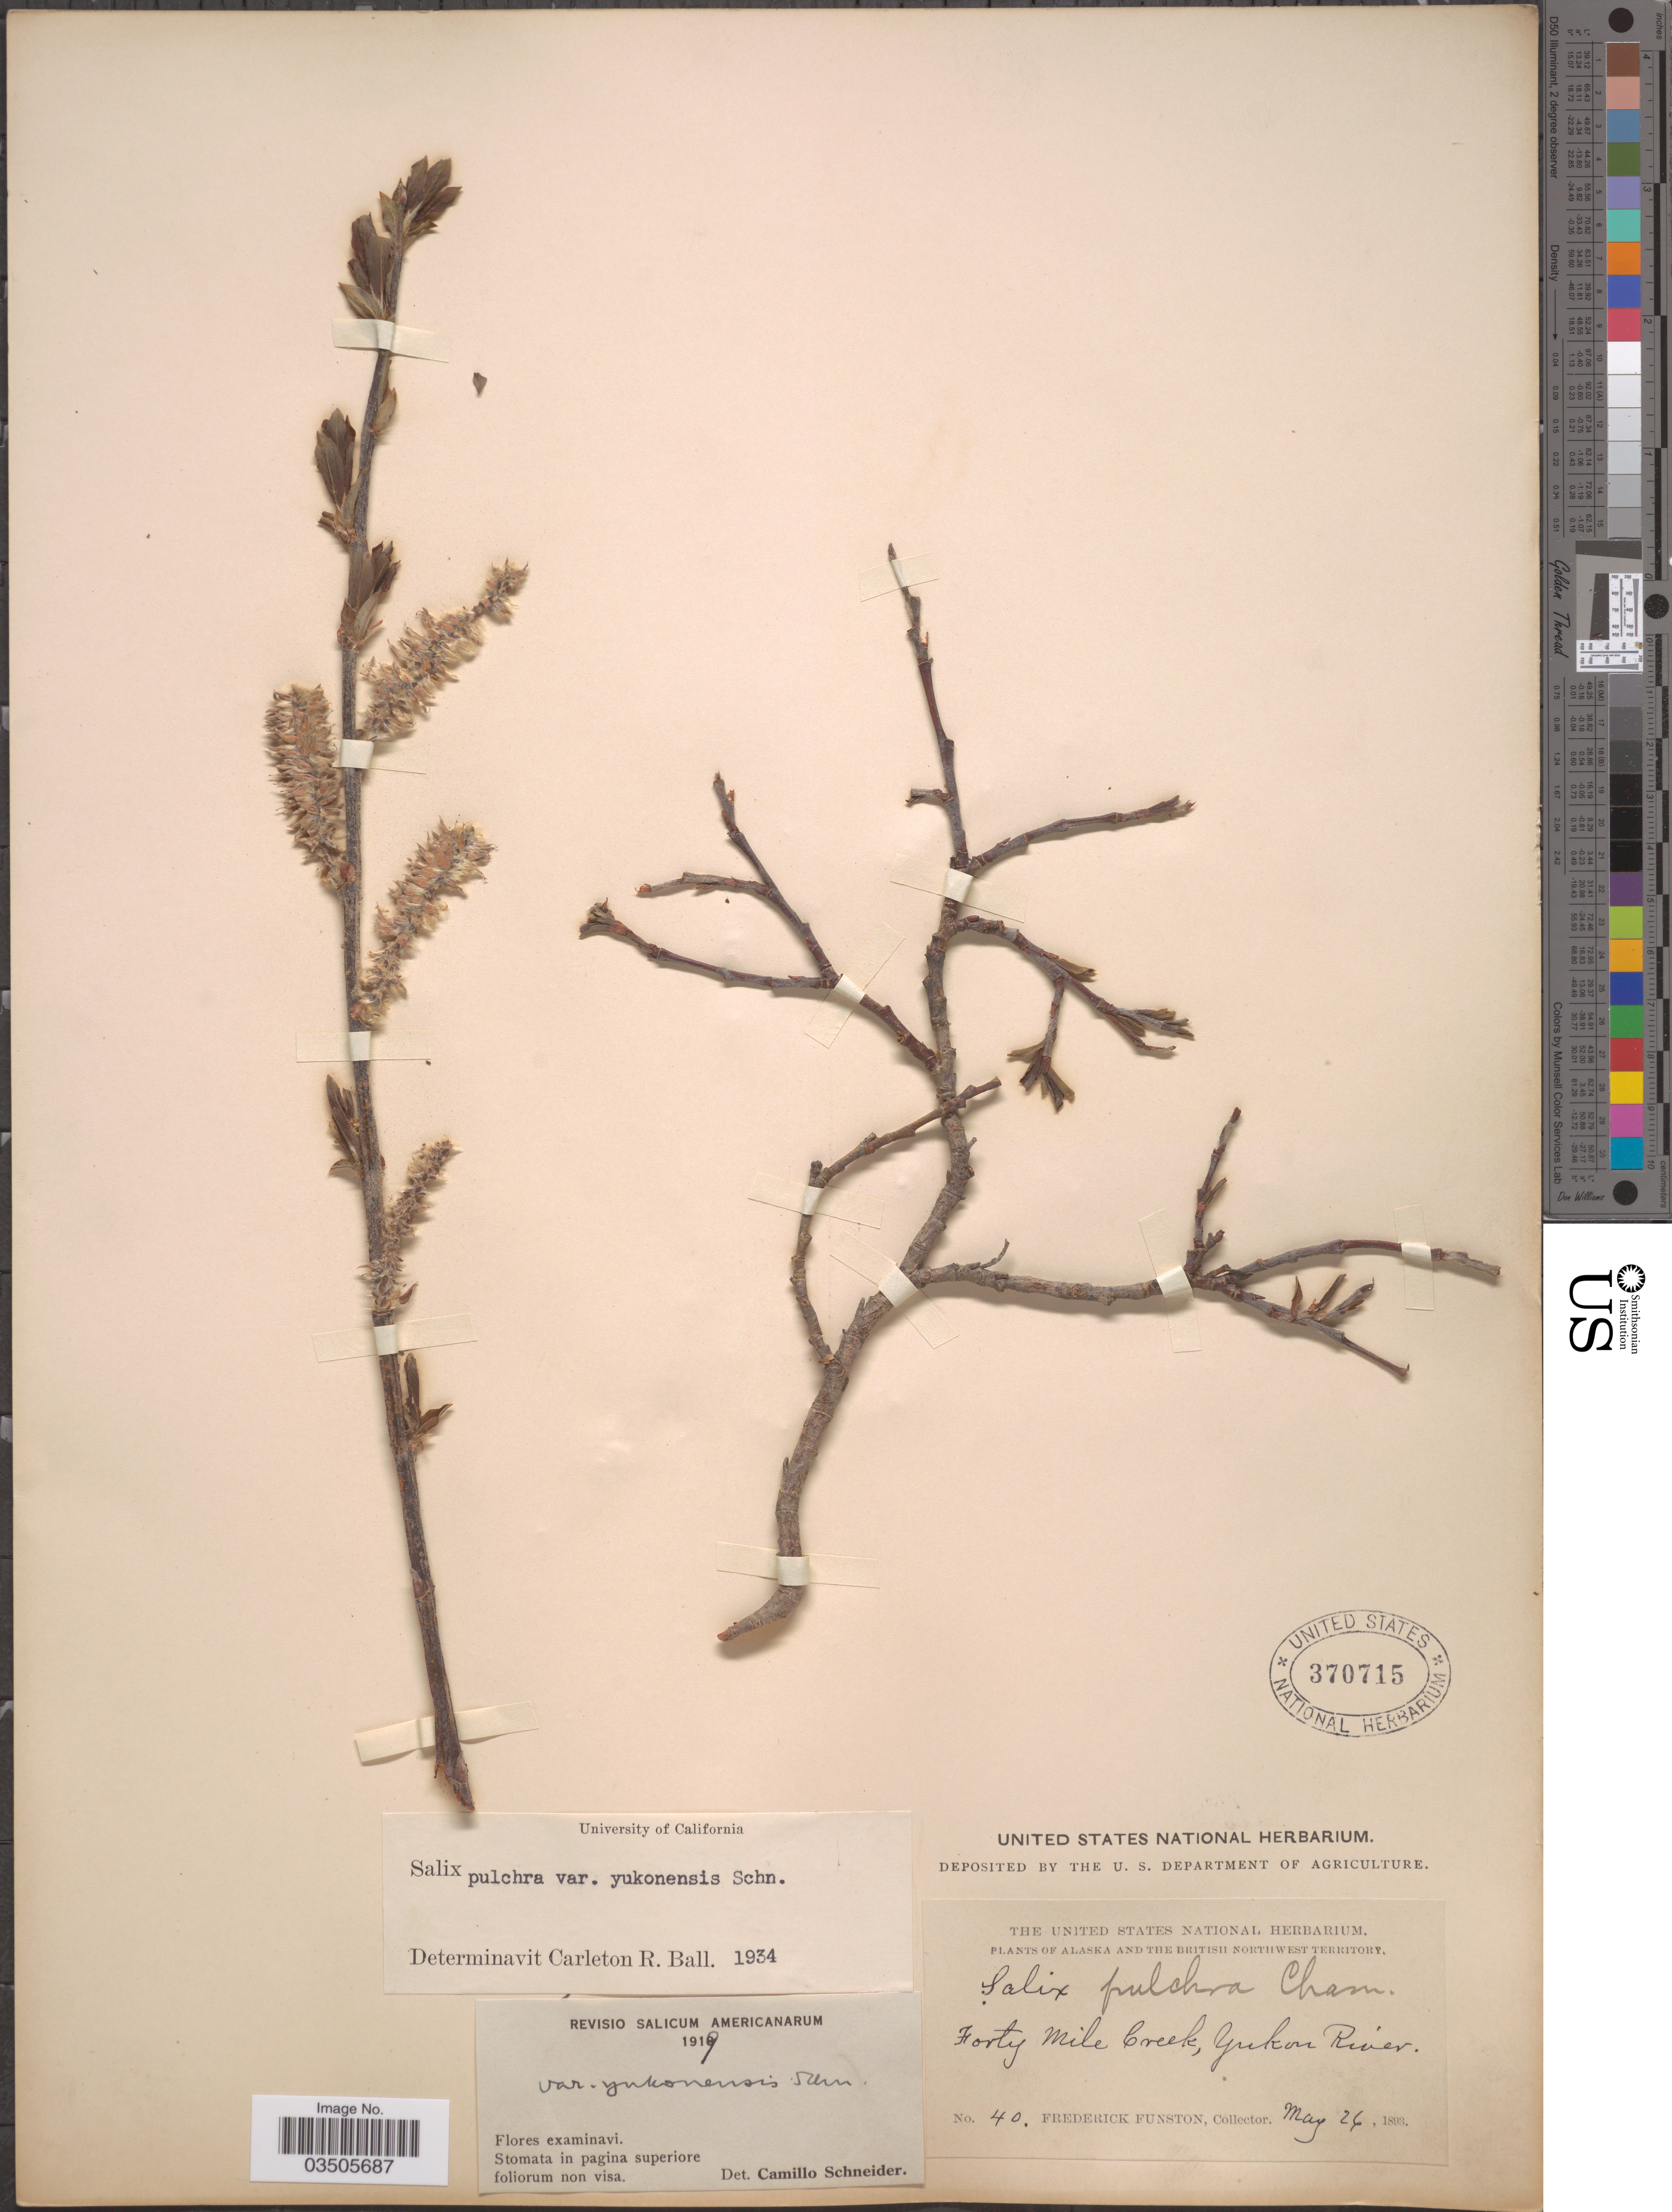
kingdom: Plantae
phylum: Tracheophyta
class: Magnoliopsida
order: Malpighiales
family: Salicaceae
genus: Salix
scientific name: Salix pulchra var. yukonensis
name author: C.K. Schneid.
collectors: F. Funston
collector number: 40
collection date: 1893-05-26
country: Canada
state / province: Yukon Territory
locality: Forty Mile Creek, Yukon River.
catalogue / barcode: US 370715